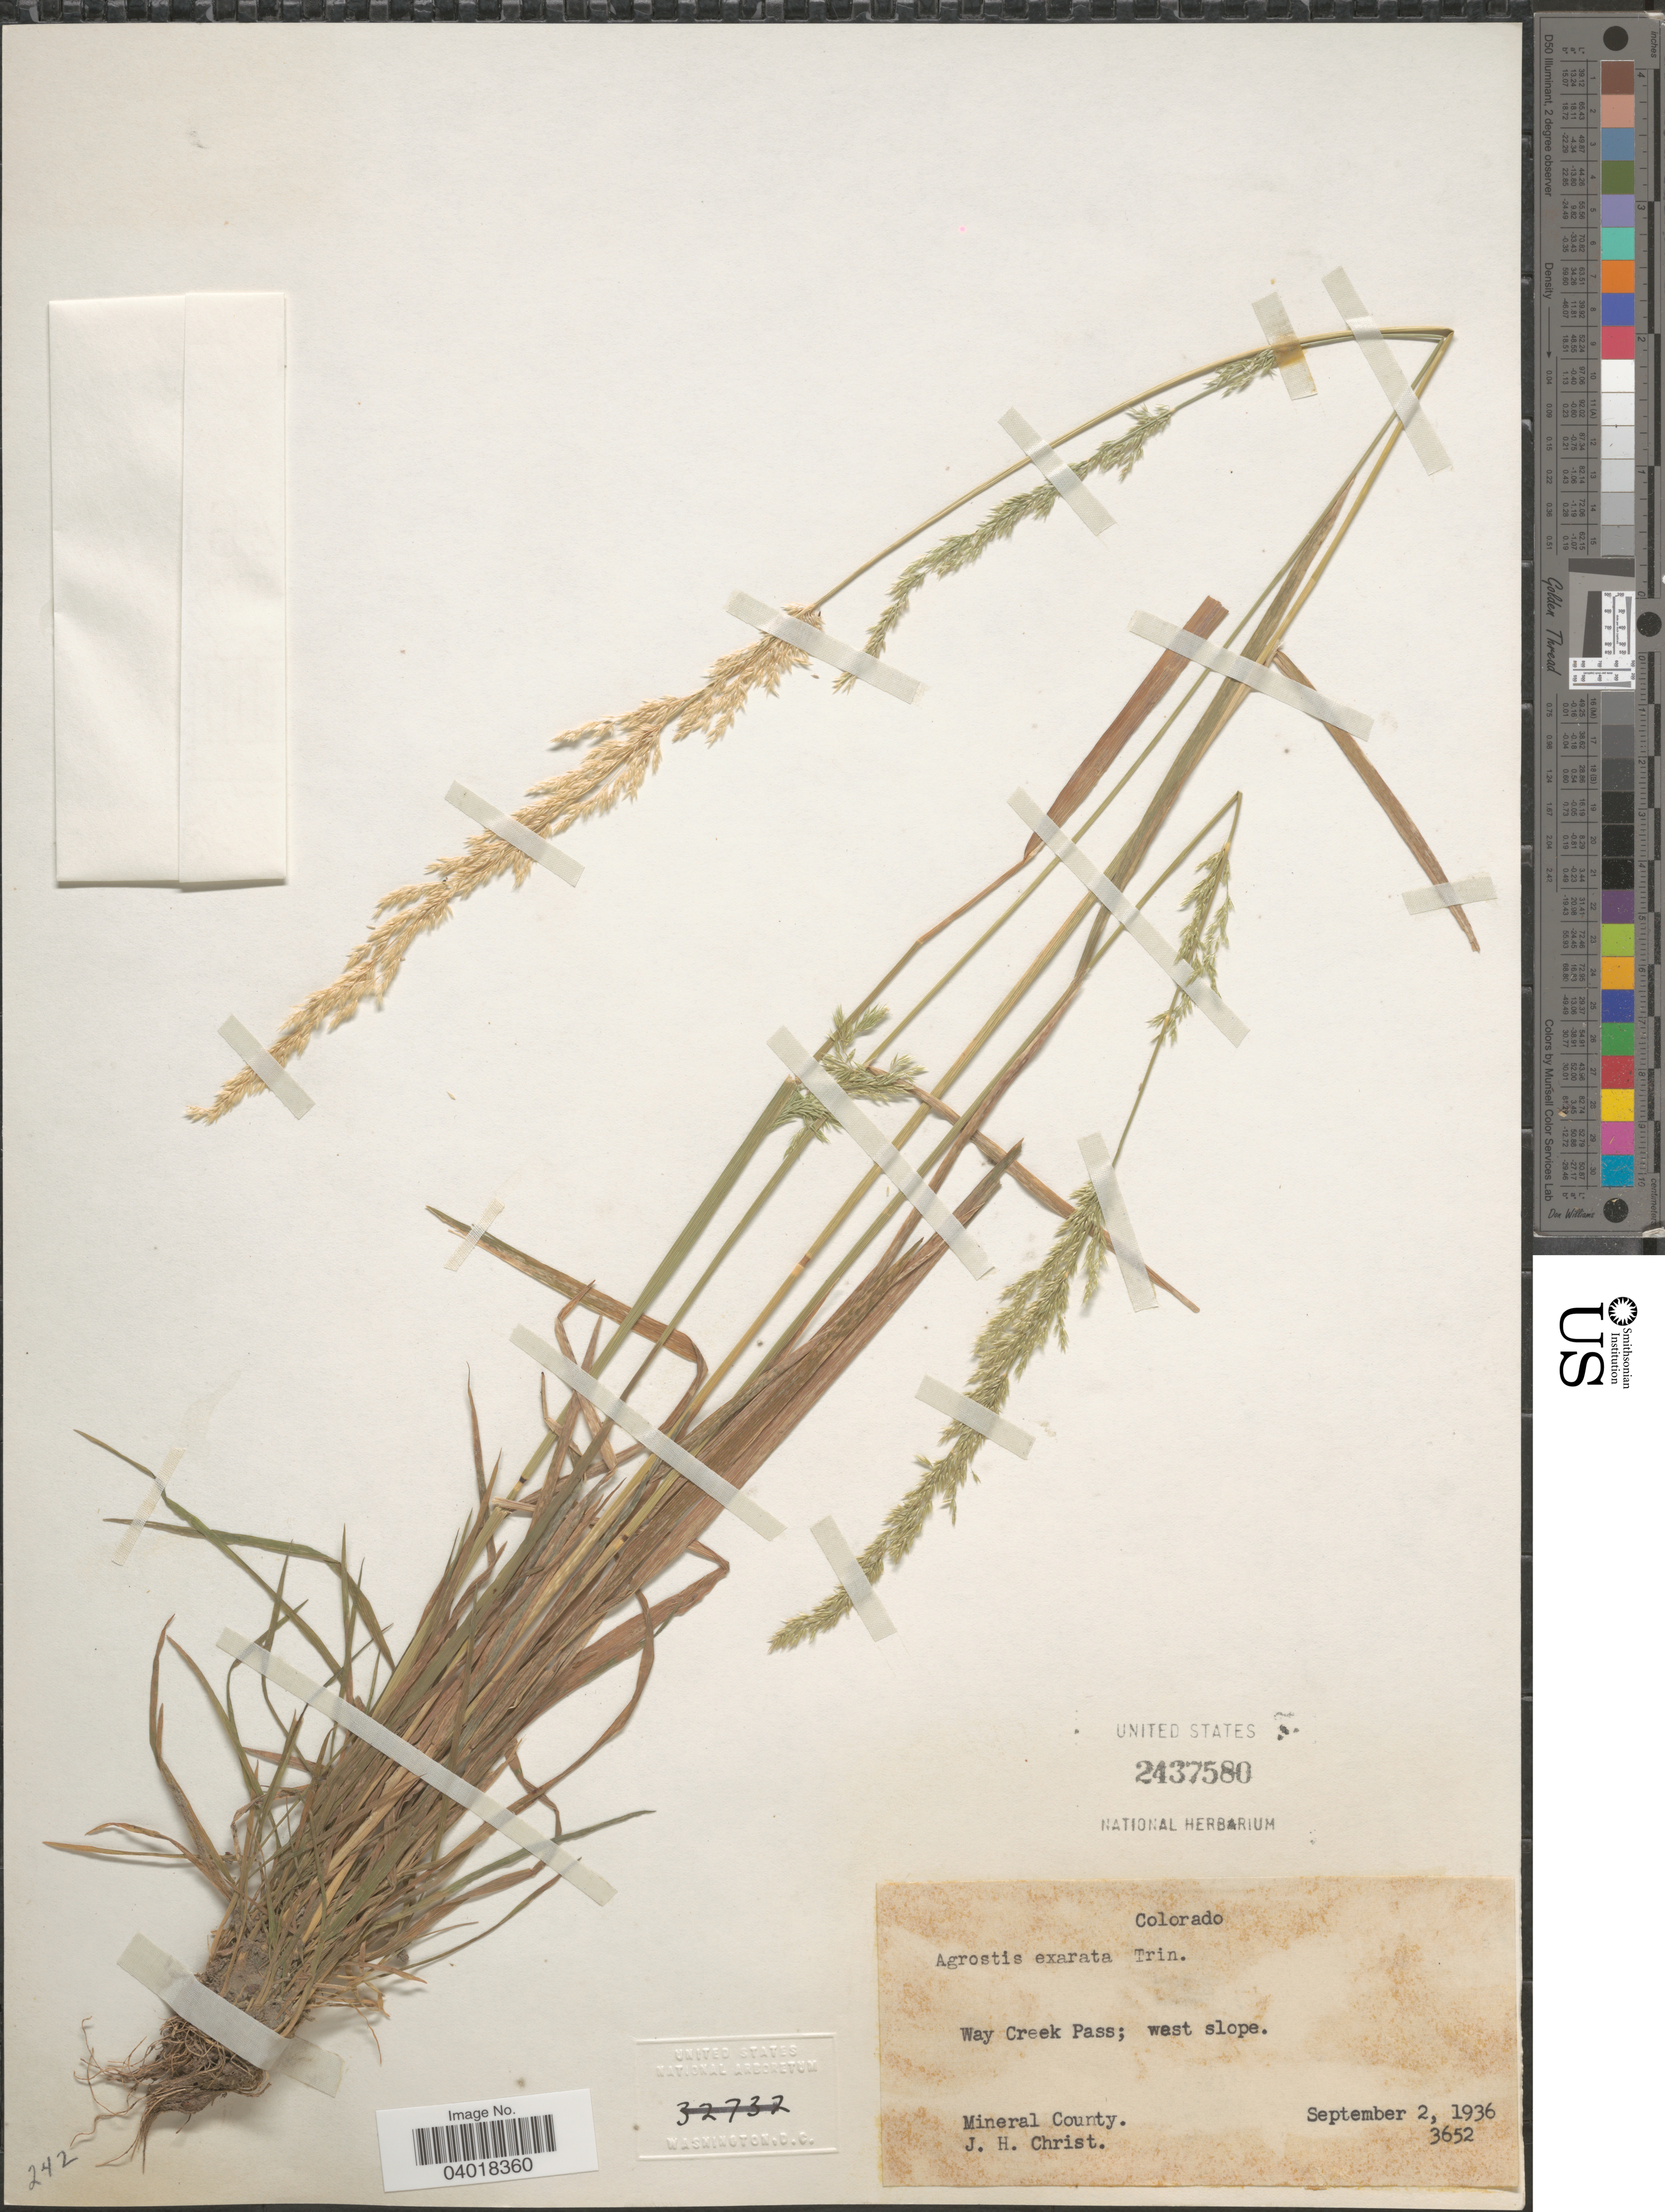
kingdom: Plantae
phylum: Tracheophyta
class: Liliopsida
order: Poales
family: Poaceae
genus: Agrostis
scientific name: Agrostis exarata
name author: Trin.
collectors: J. H. Christ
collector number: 3652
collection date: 1936-09-02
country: United States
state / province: Colorado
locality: Way Creek Pass. Mineral County.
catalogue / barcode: US 2437580